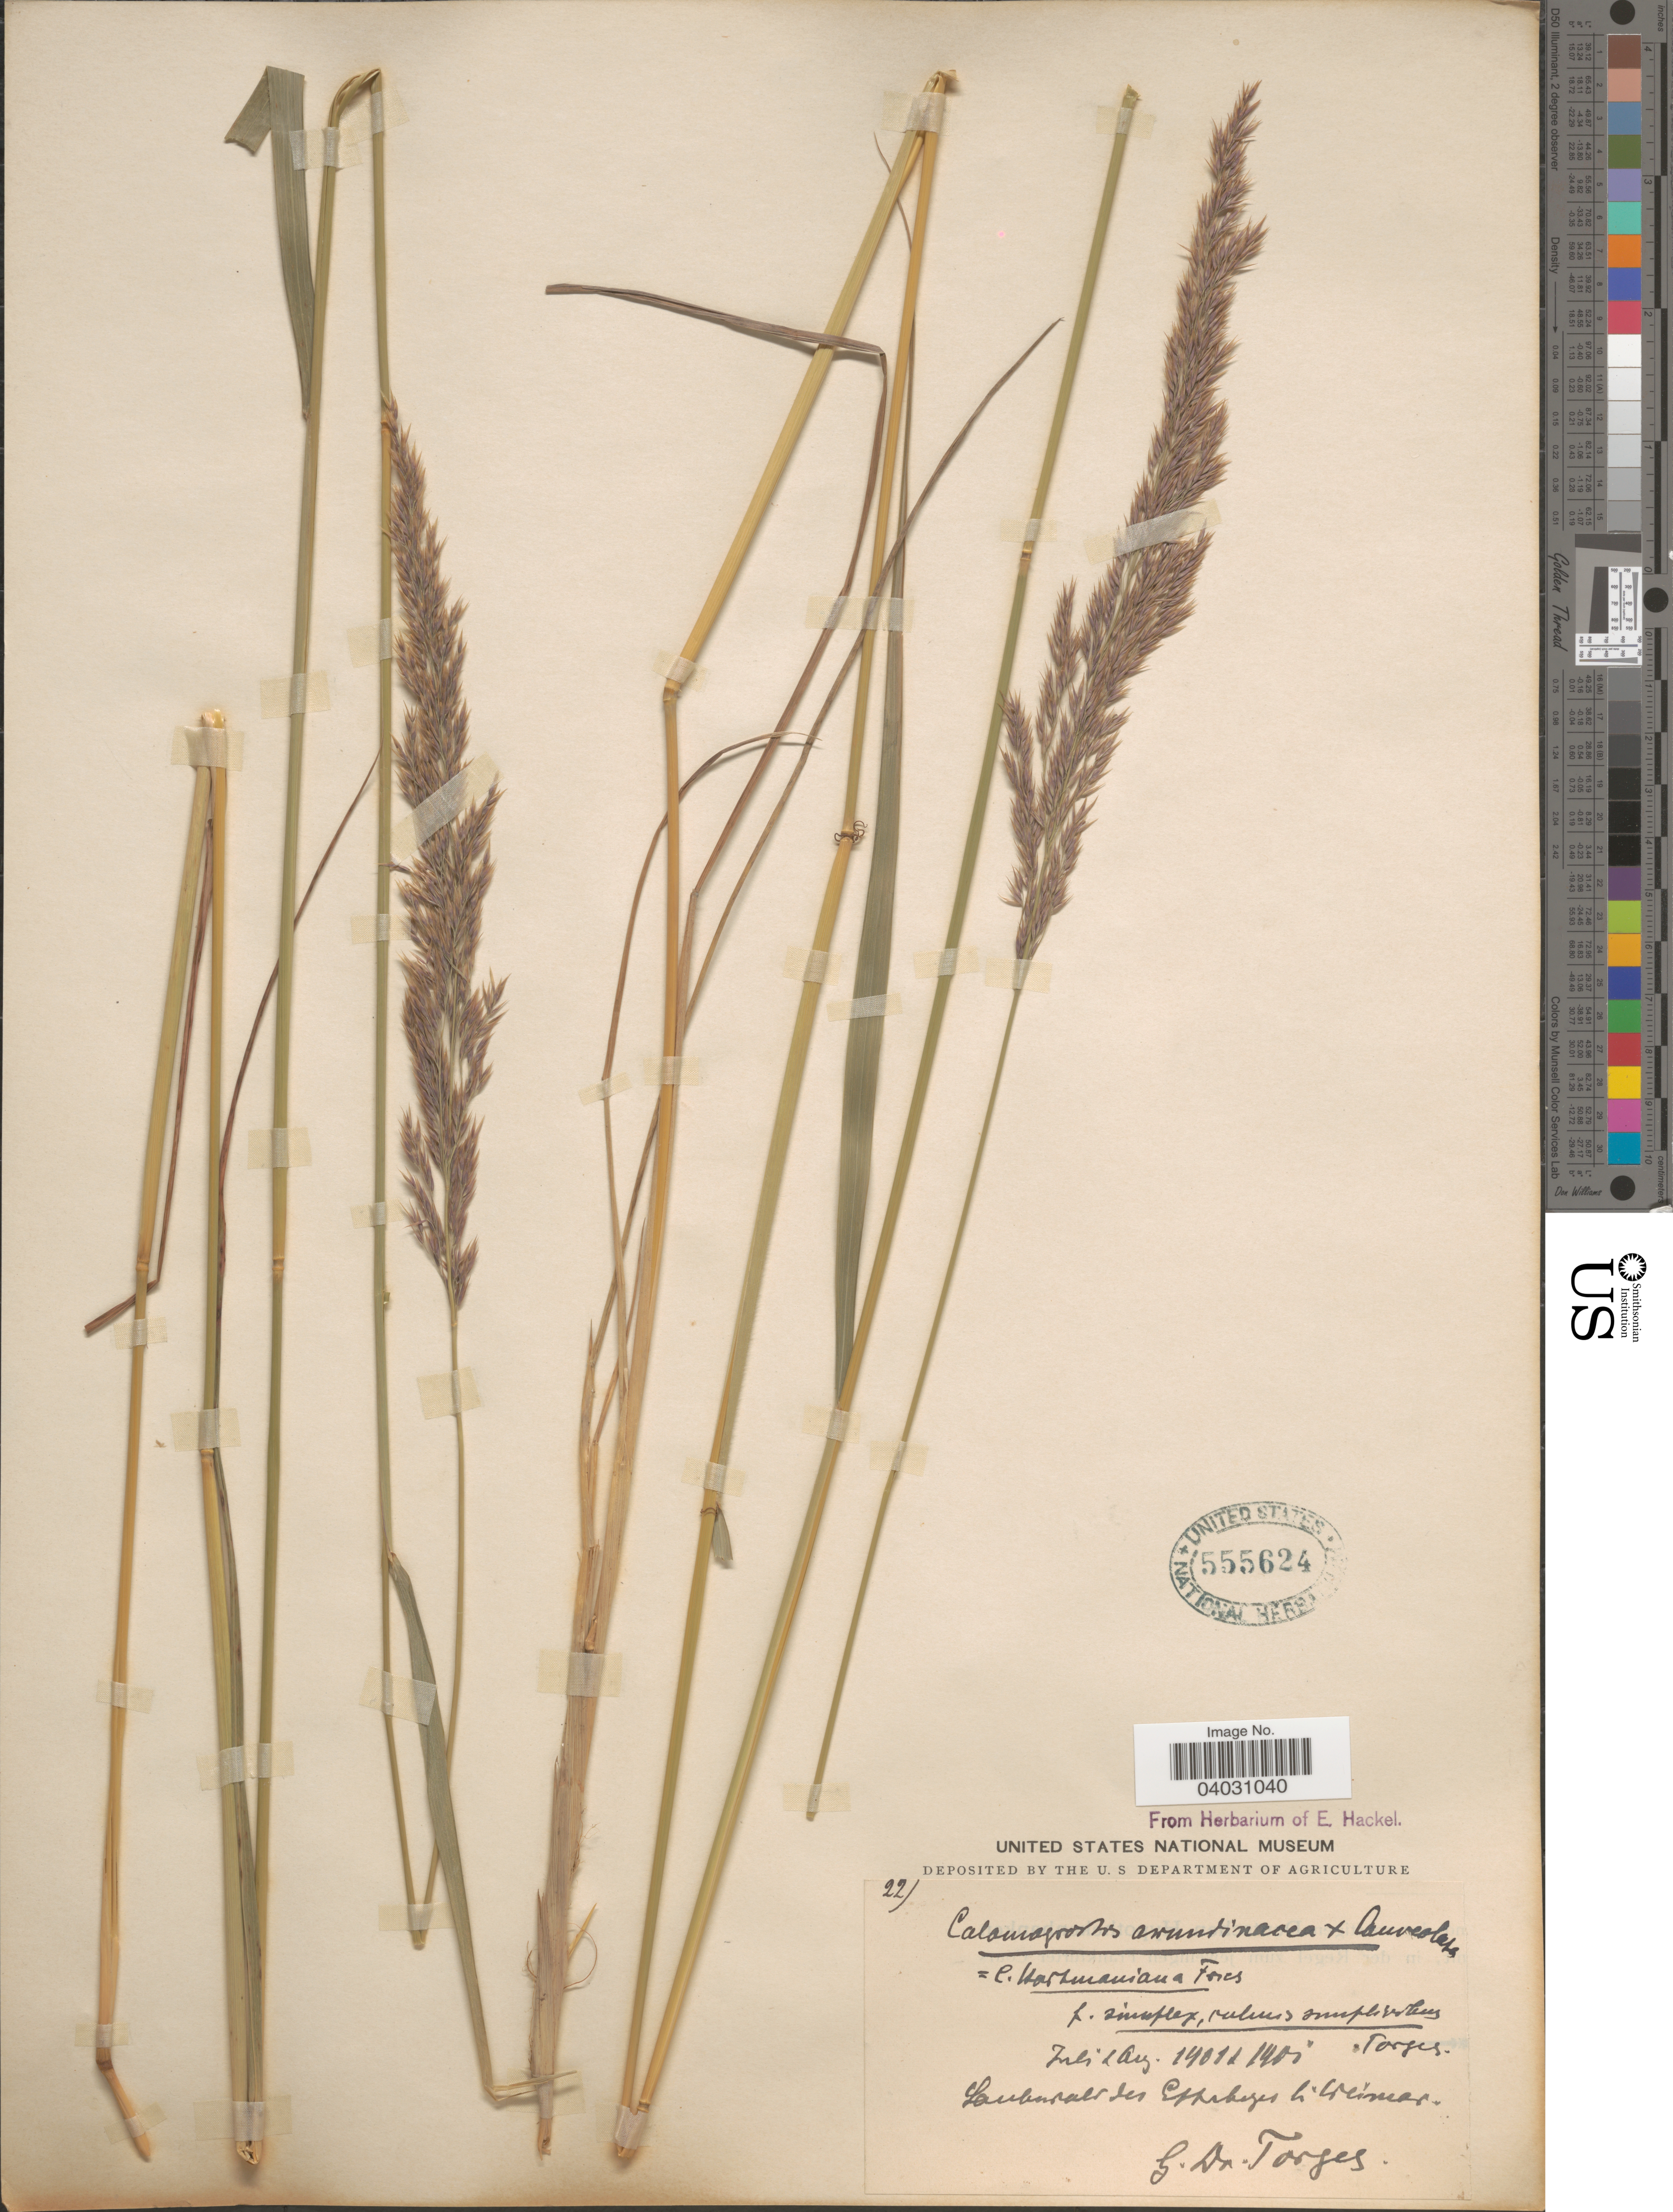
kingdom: Plantae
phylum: Tracheophyta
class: Liliopsida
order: Poales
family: Poaceae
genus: Calamagrostis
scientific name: Calamagrostis arundinacea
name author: (L.) Roth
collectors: Torges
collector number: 22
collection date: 1901-07/1901-08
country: Germany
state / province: Thuringia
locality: Laubwald des Ettersberg bei Weimar.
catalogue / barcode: US 555624